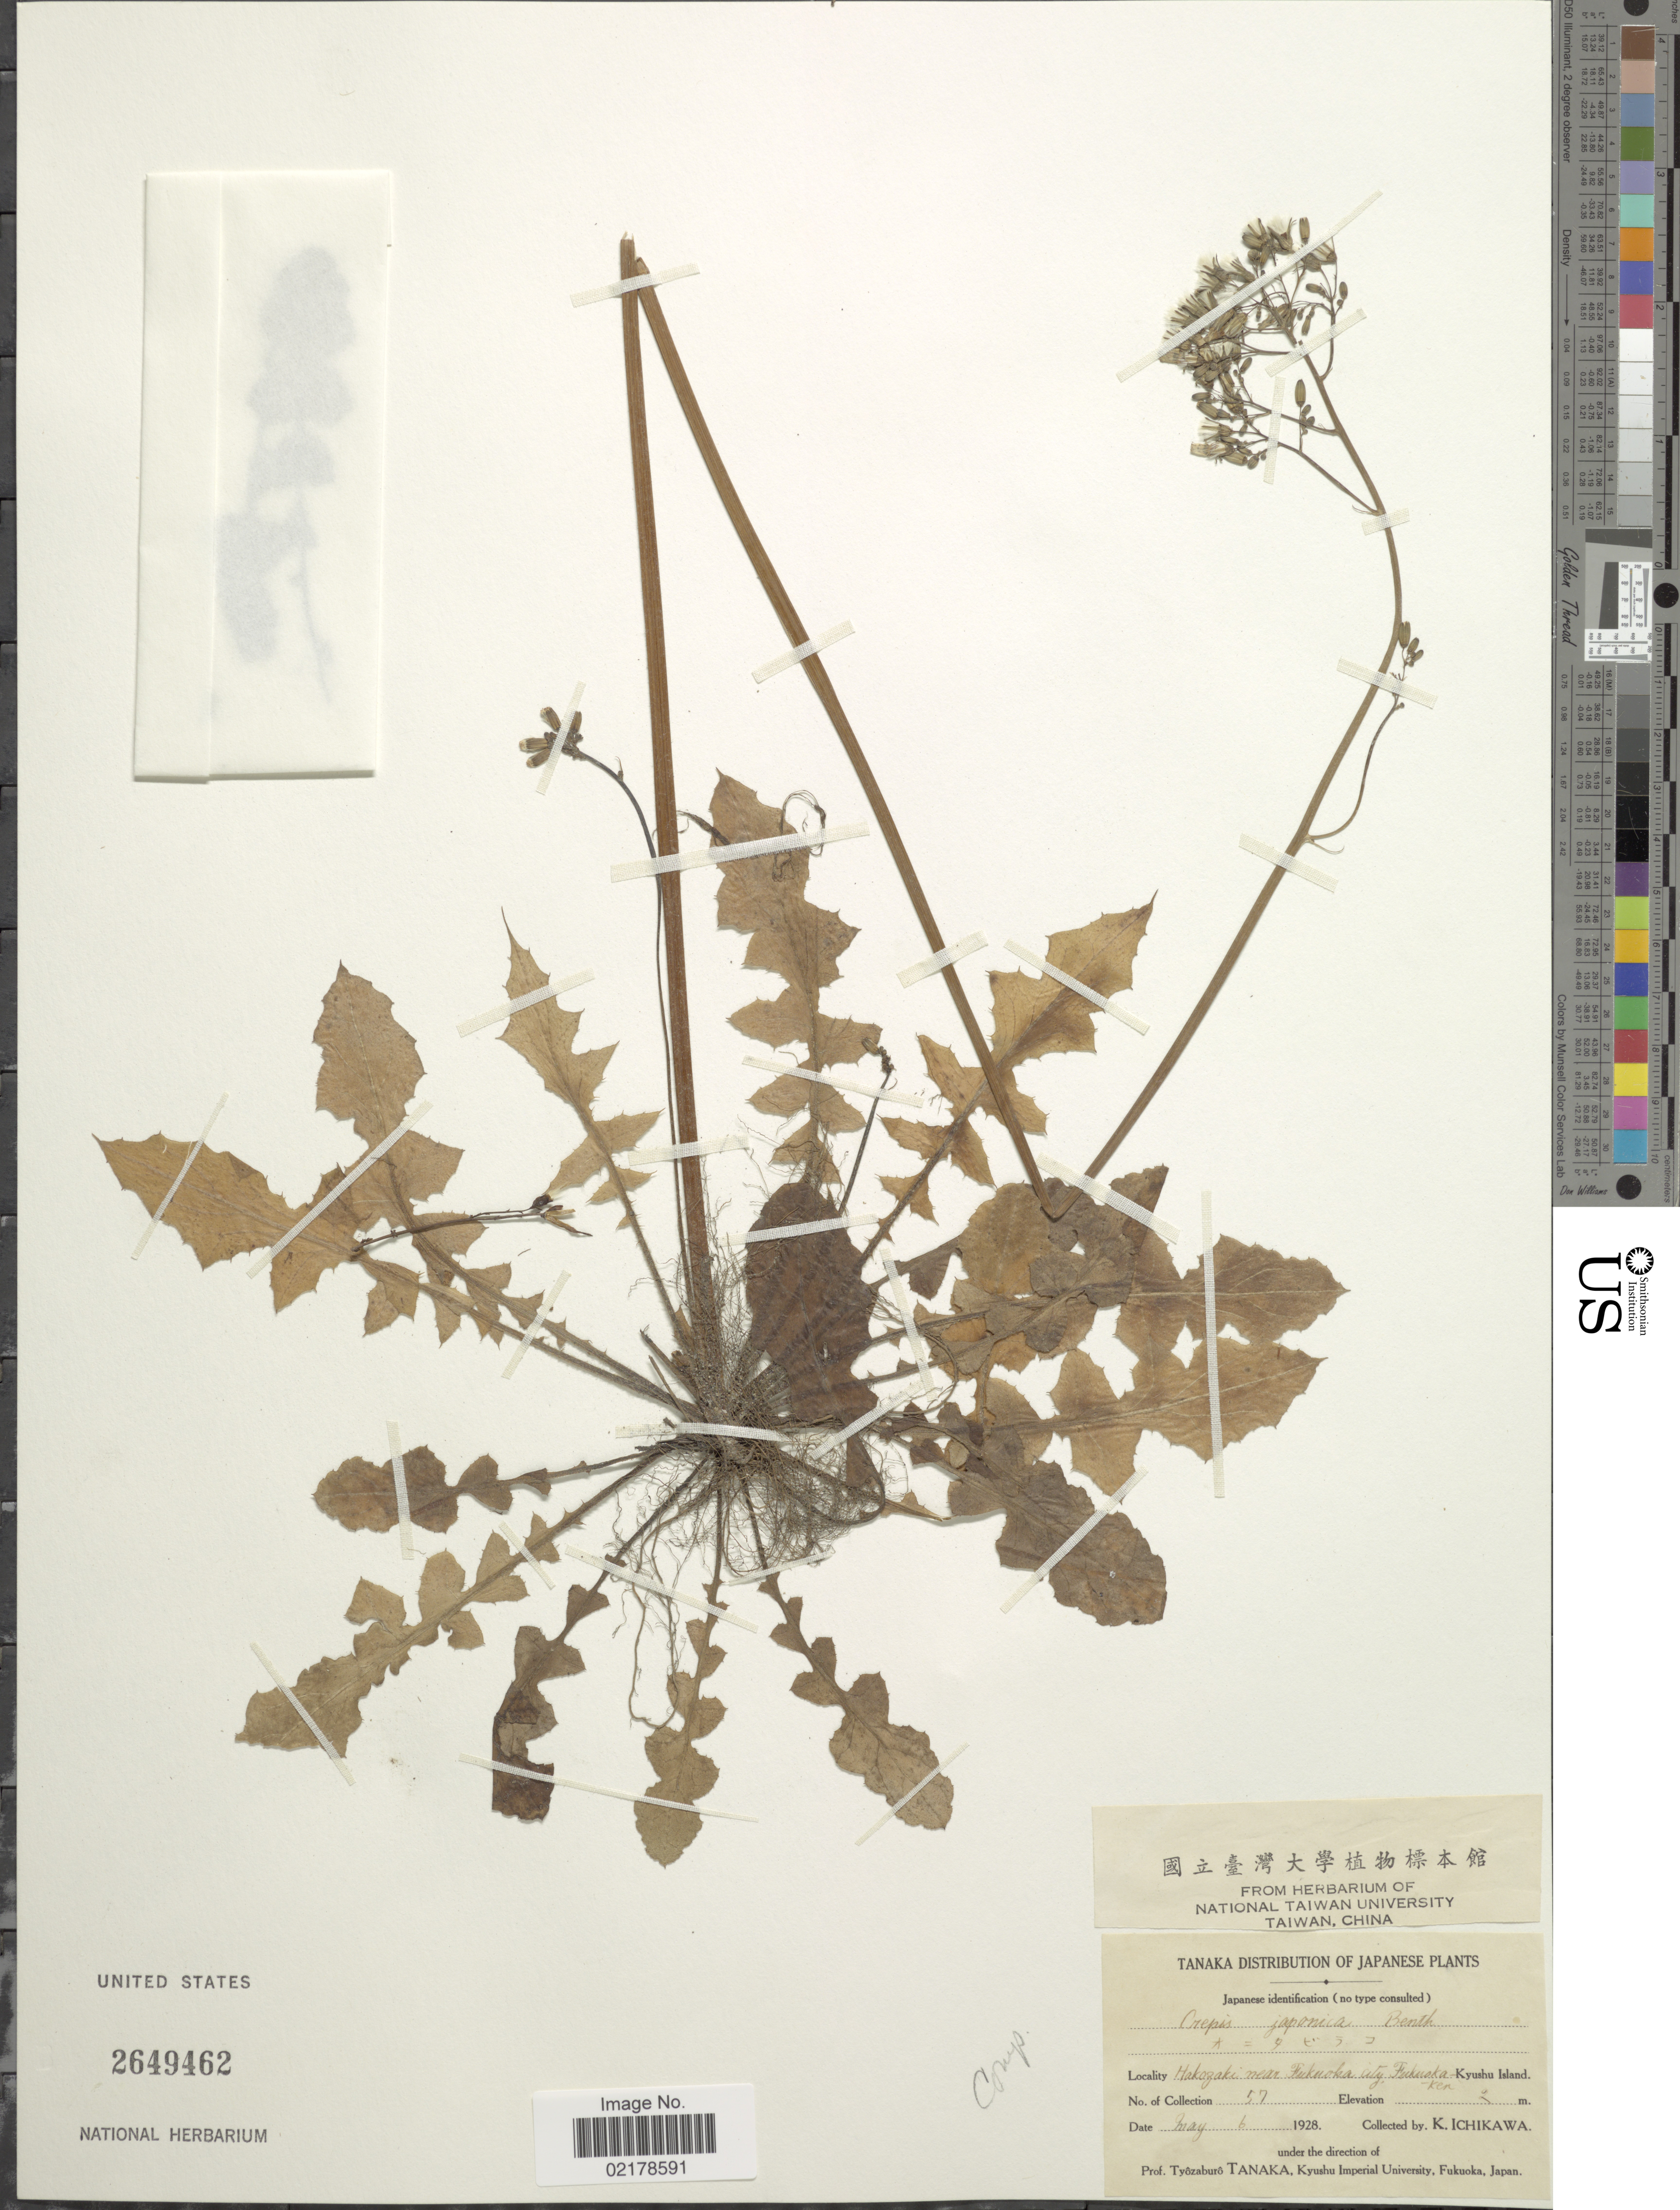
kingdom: Plantae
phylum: Tracheophyta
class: Magnoliopsida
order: Asterales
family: Asteraceae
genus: Youngia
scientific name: Youngia japonica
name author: (L.) DC.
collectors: K. Ichikawa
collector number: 57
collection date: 1928-05-06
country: Japan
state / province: Hukuoka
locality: Hakizaki near Fukuoka city, Fukuoka ken, Kyushu Island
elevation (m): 2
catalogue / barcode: US 2649462